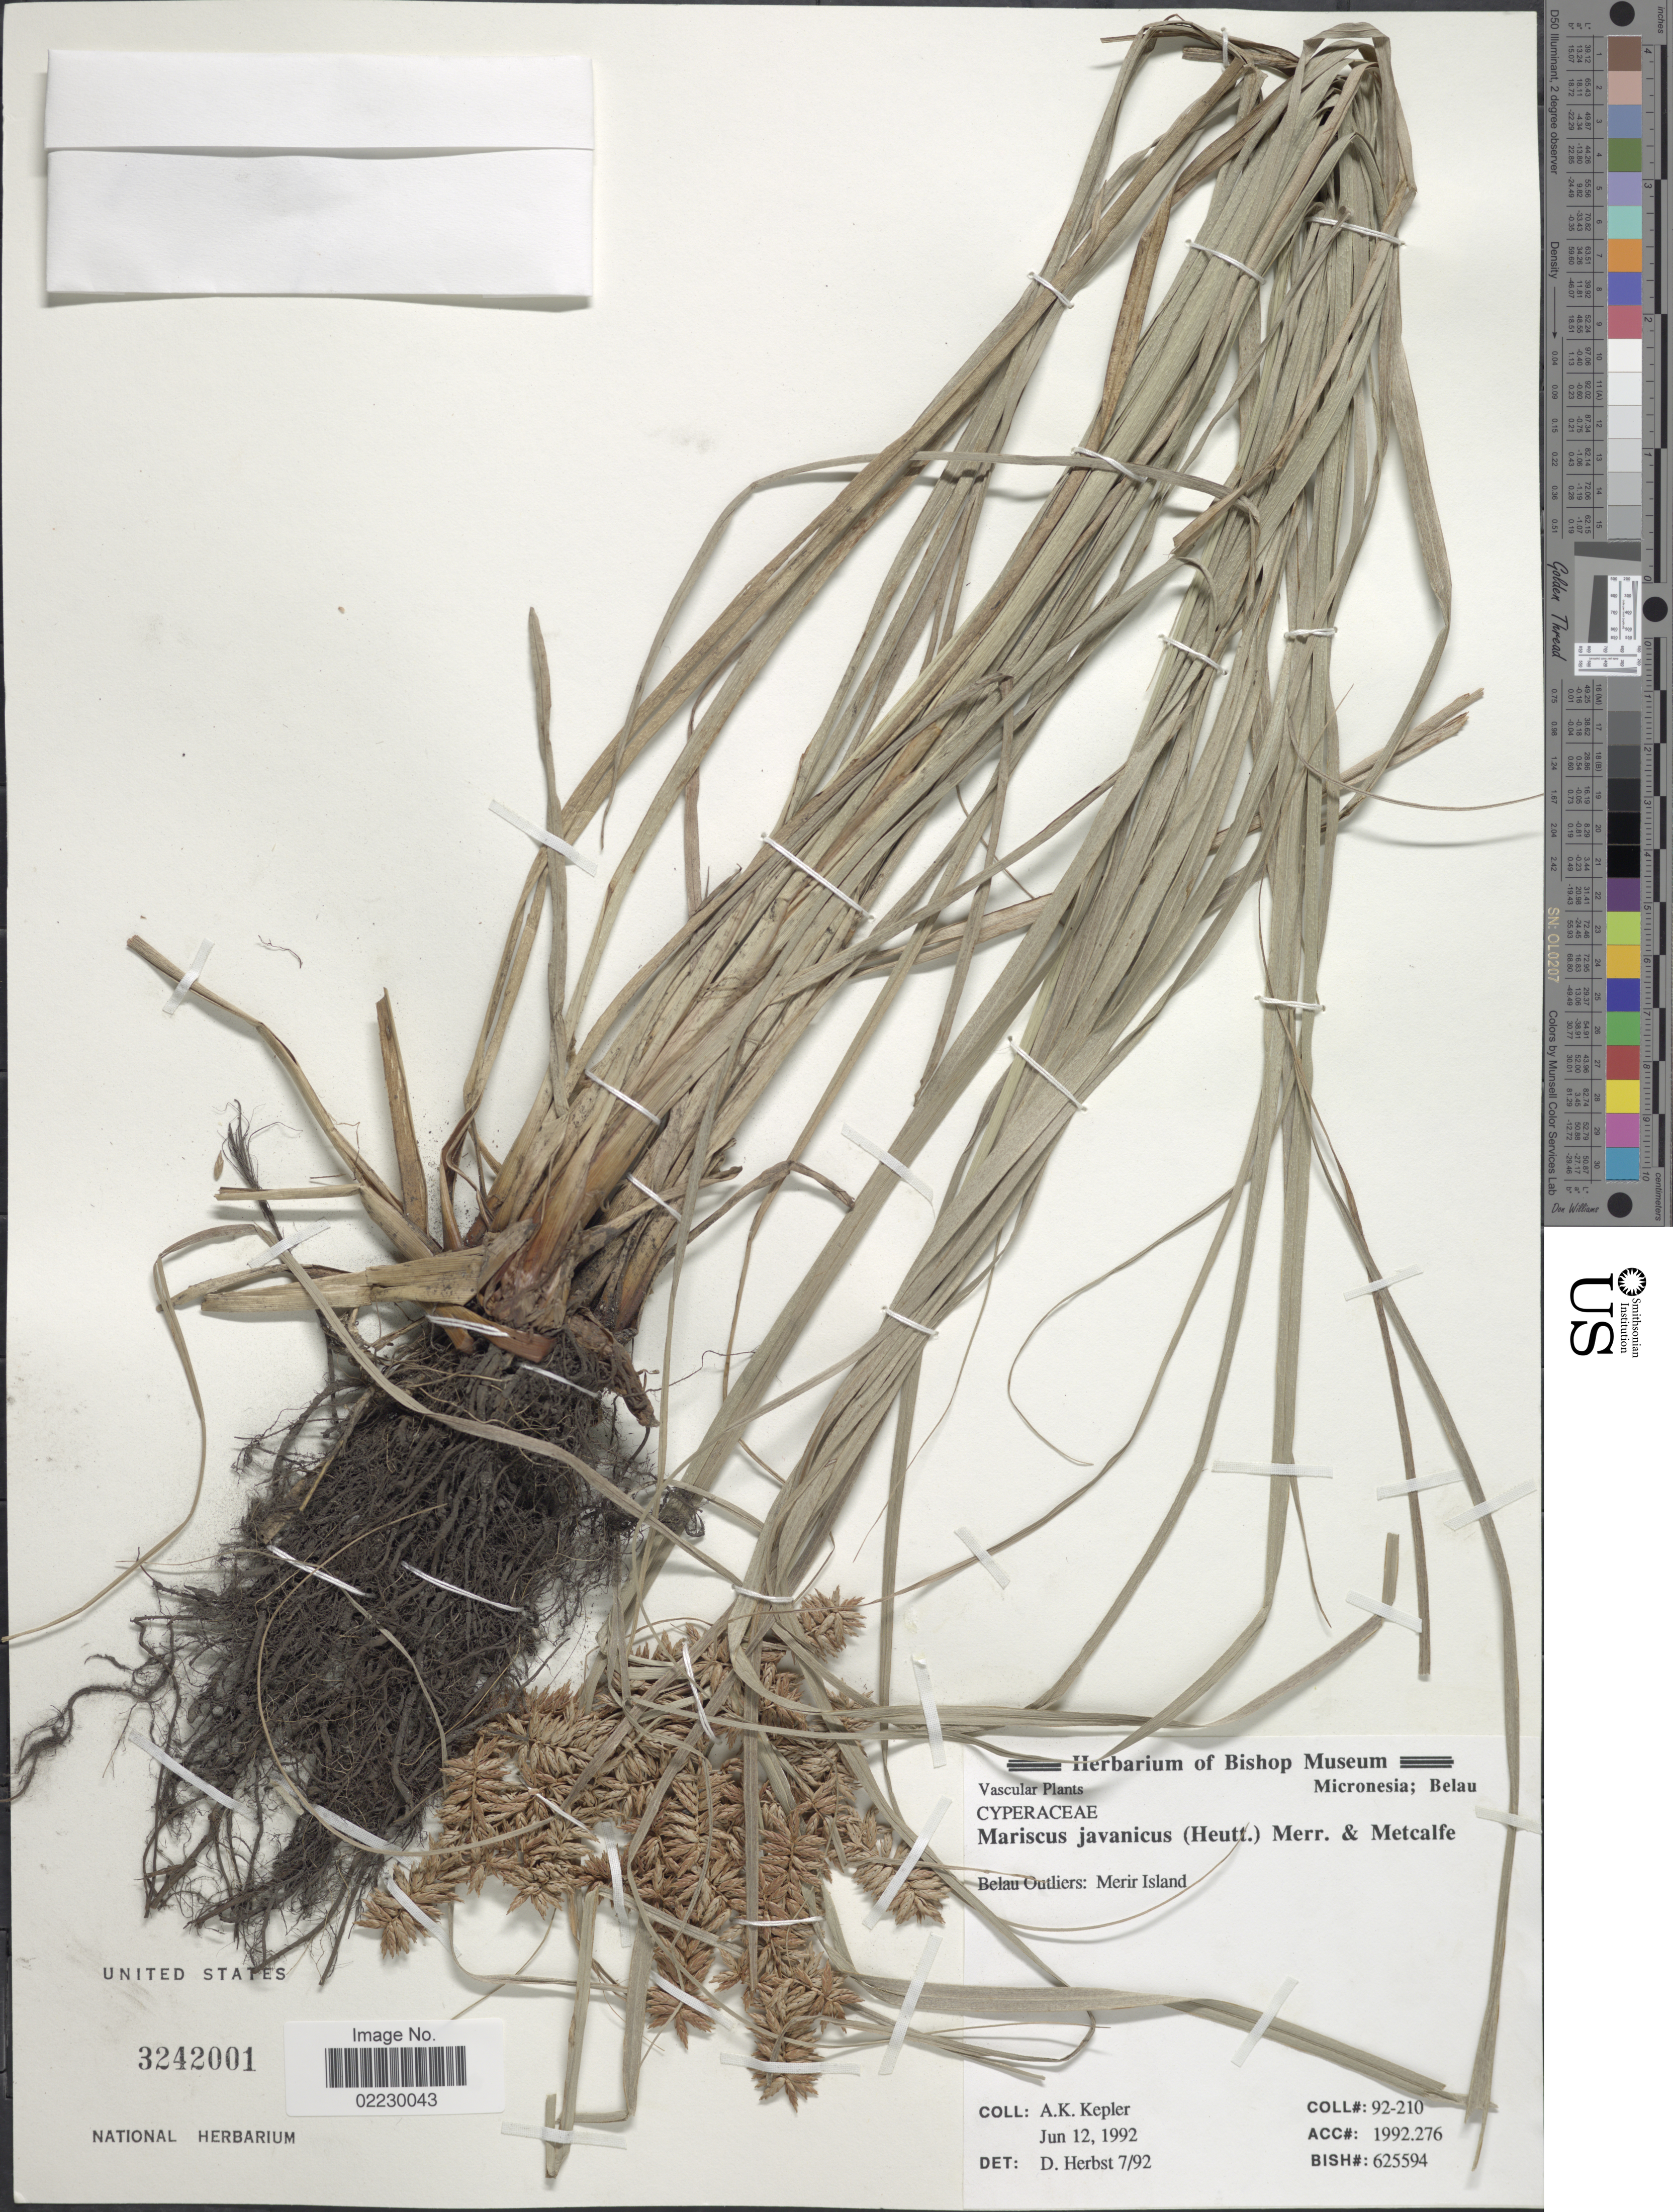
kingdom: Plantae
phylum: Tracheophyta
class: Liliopsida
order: Poales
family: Cyperaceae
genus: Cyperus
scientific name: Cyperus javanicus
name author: Houtt.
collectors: A. K. Kepler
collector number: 92-210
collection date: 1992-06-12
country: Palau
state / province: Belau Outliers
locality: Micronesia. Belau Outliers: Merir Island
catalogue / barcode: US 3242001